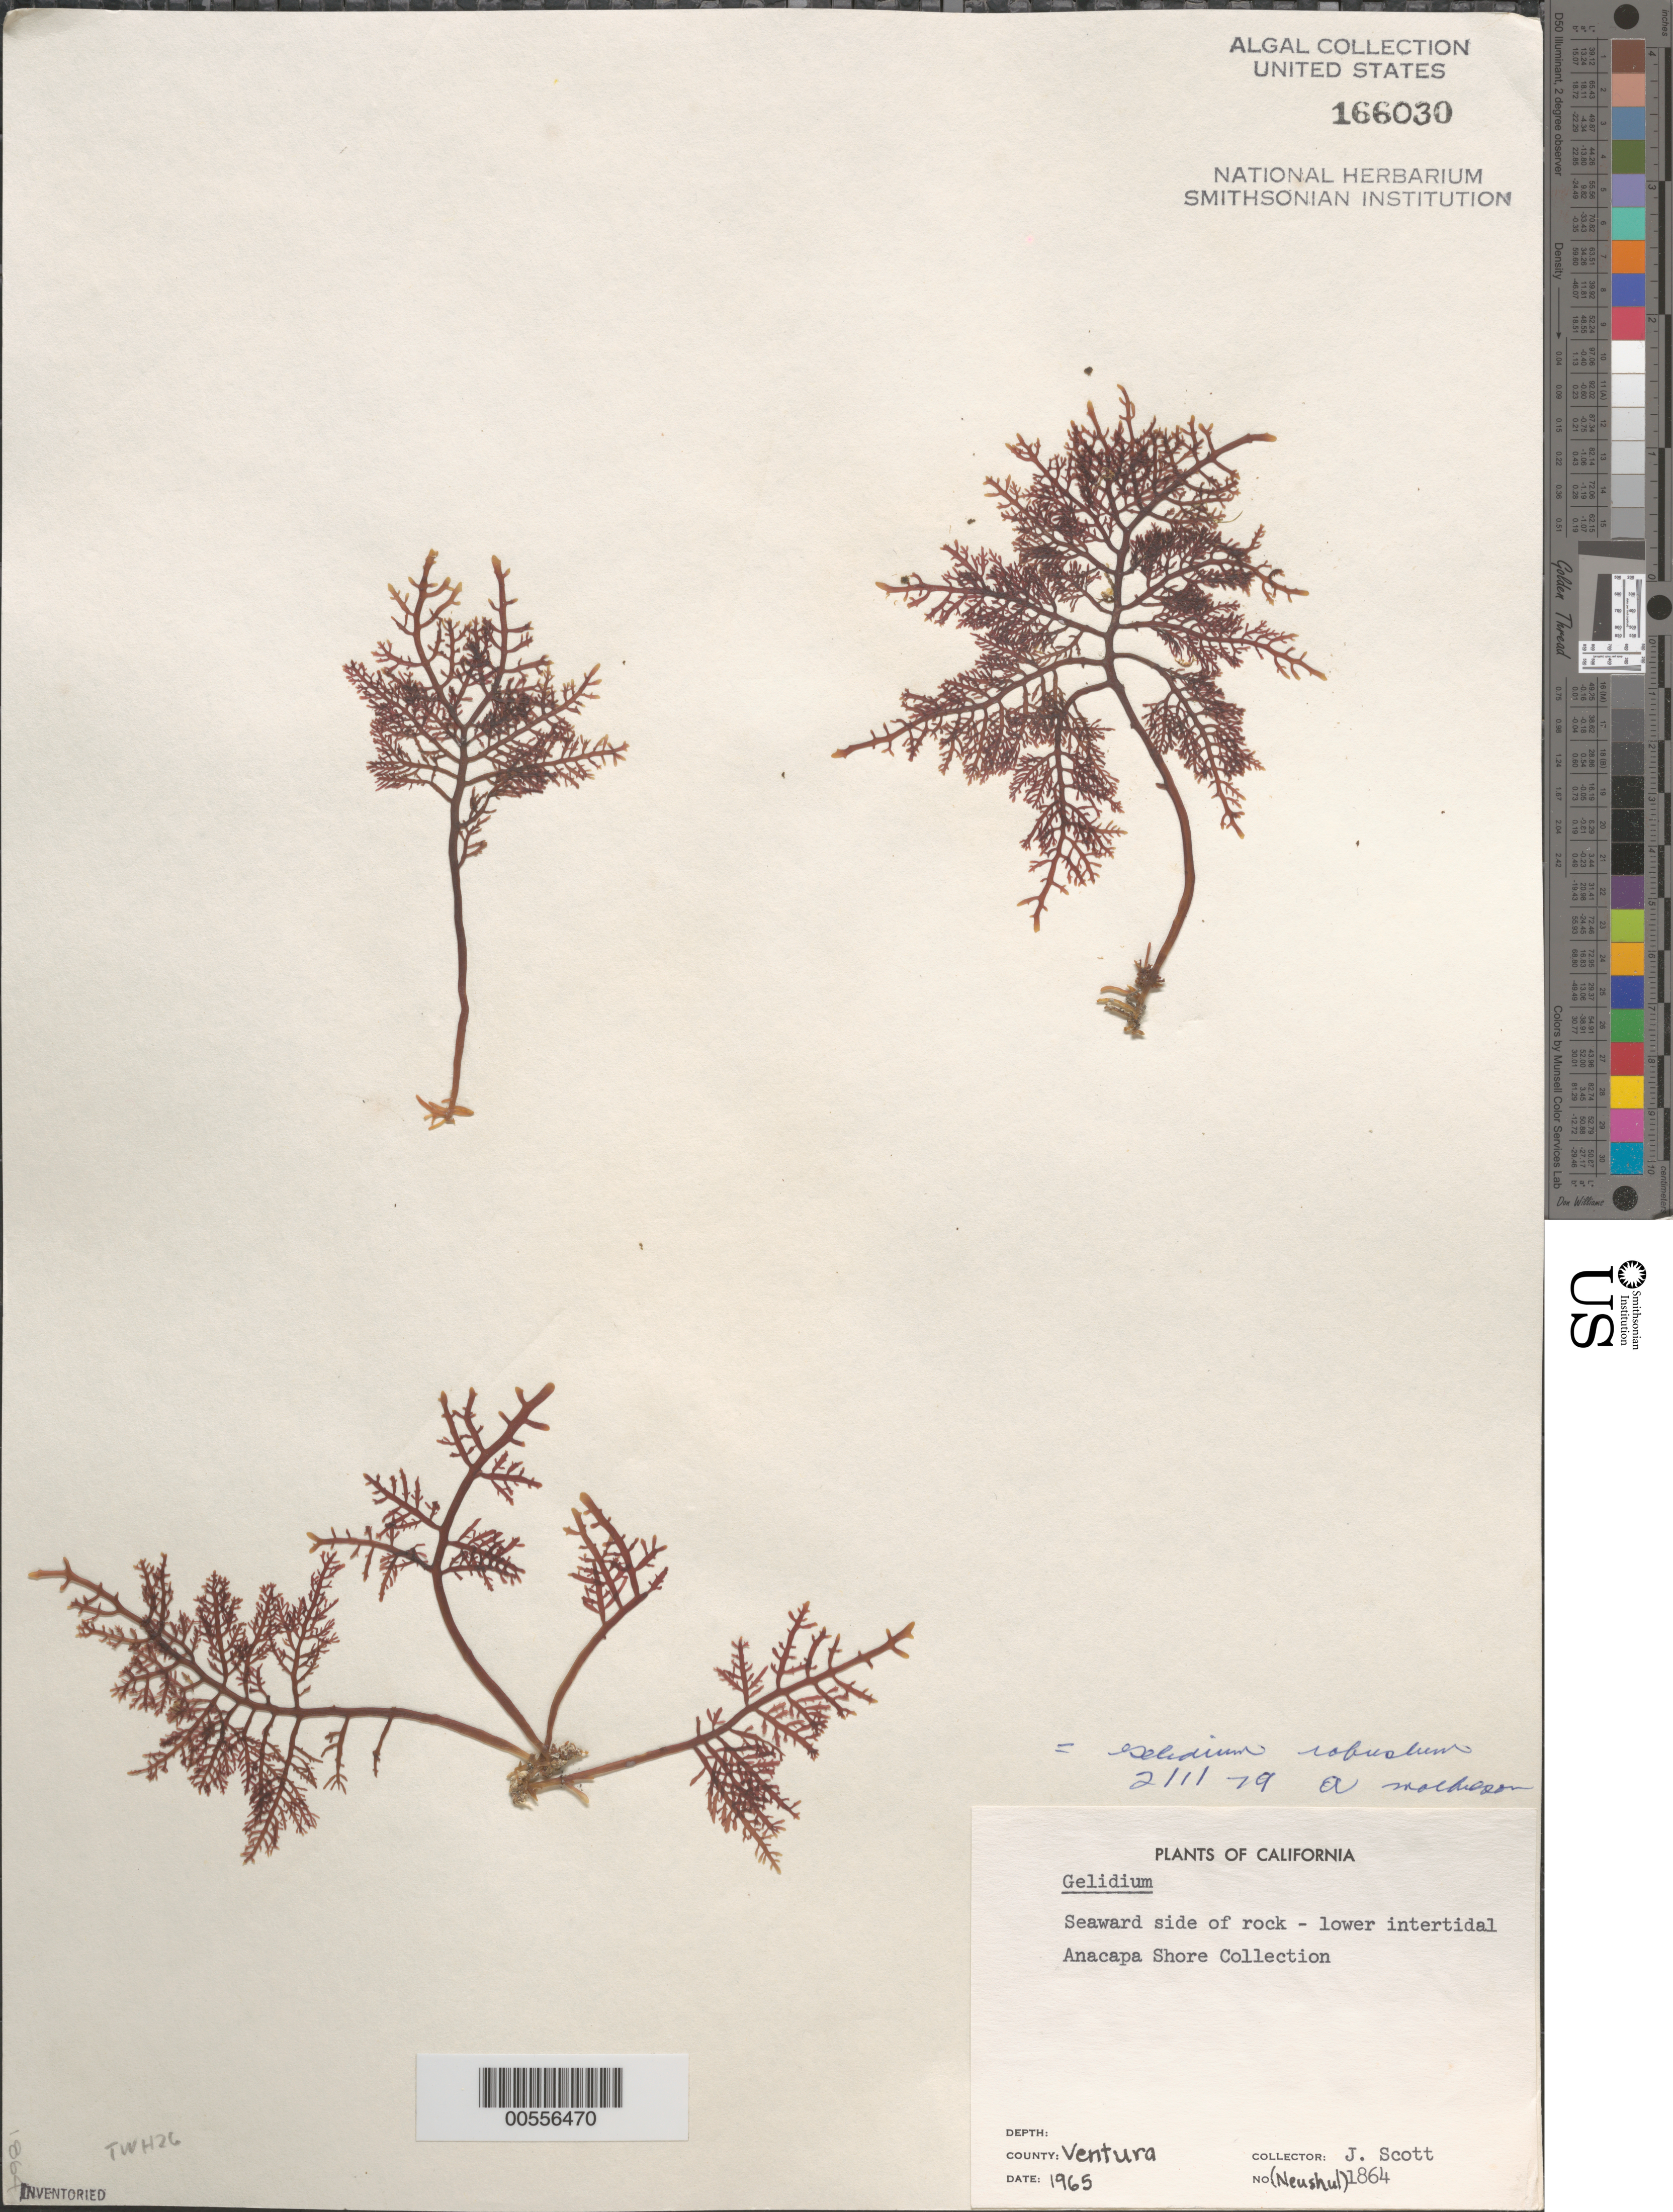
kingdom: Plantae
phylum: Rhodophyta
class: Florideophyceae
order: Gelidiales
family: Gelidiaceae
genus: Gelidium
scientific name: Gelidium robustum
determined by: Mathieson, A. C.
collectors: J. Scott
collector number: Neushul 1864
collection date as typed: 1965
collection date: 1965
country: United States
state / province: California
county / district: Ventura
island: Anacapa Island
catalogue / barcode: US 166030